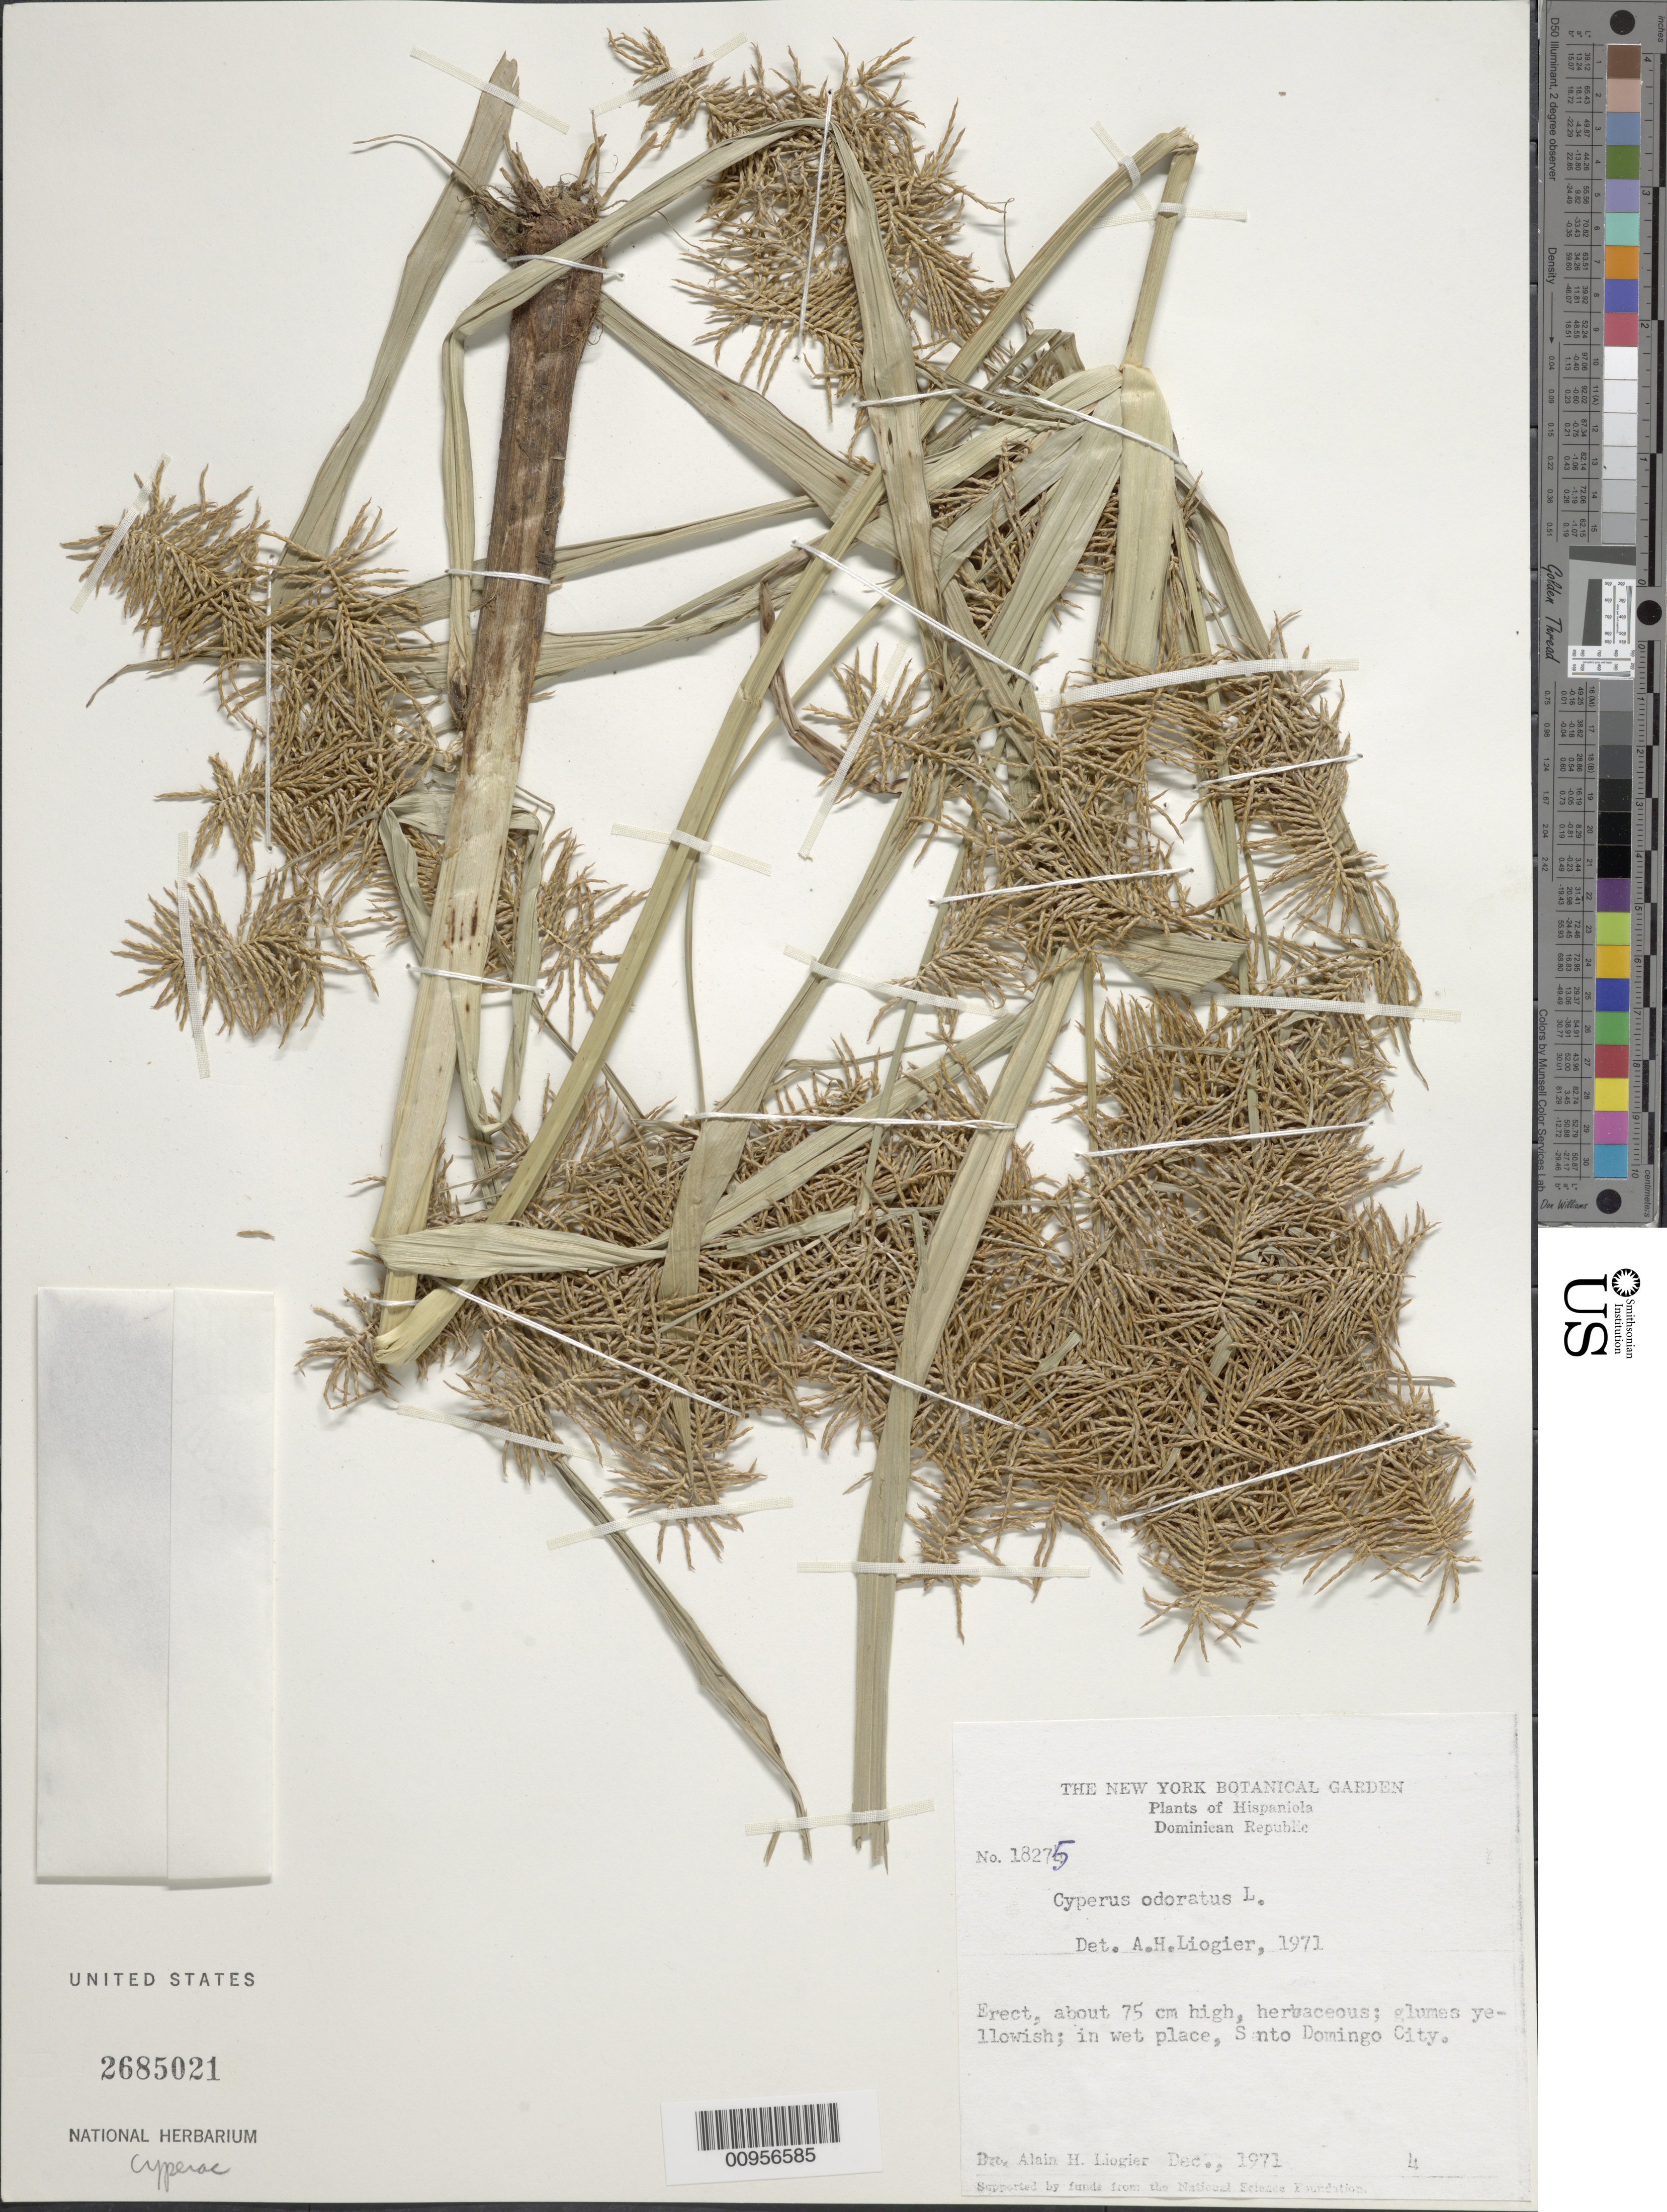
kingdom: Plantae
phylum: Tracheophyta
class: Liliopsida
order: Poales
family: Cyperaceae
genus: Cyperus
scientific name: Cyperus odoratus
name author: L.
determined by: Liogier, Alain H.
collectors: A. H. Liogier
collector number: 18275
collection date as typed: Dec 1971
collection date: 1971-12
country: Dominican Republic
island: Hispaniola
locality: Santo Domingo City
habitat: In wet place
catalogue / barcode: US 2685021